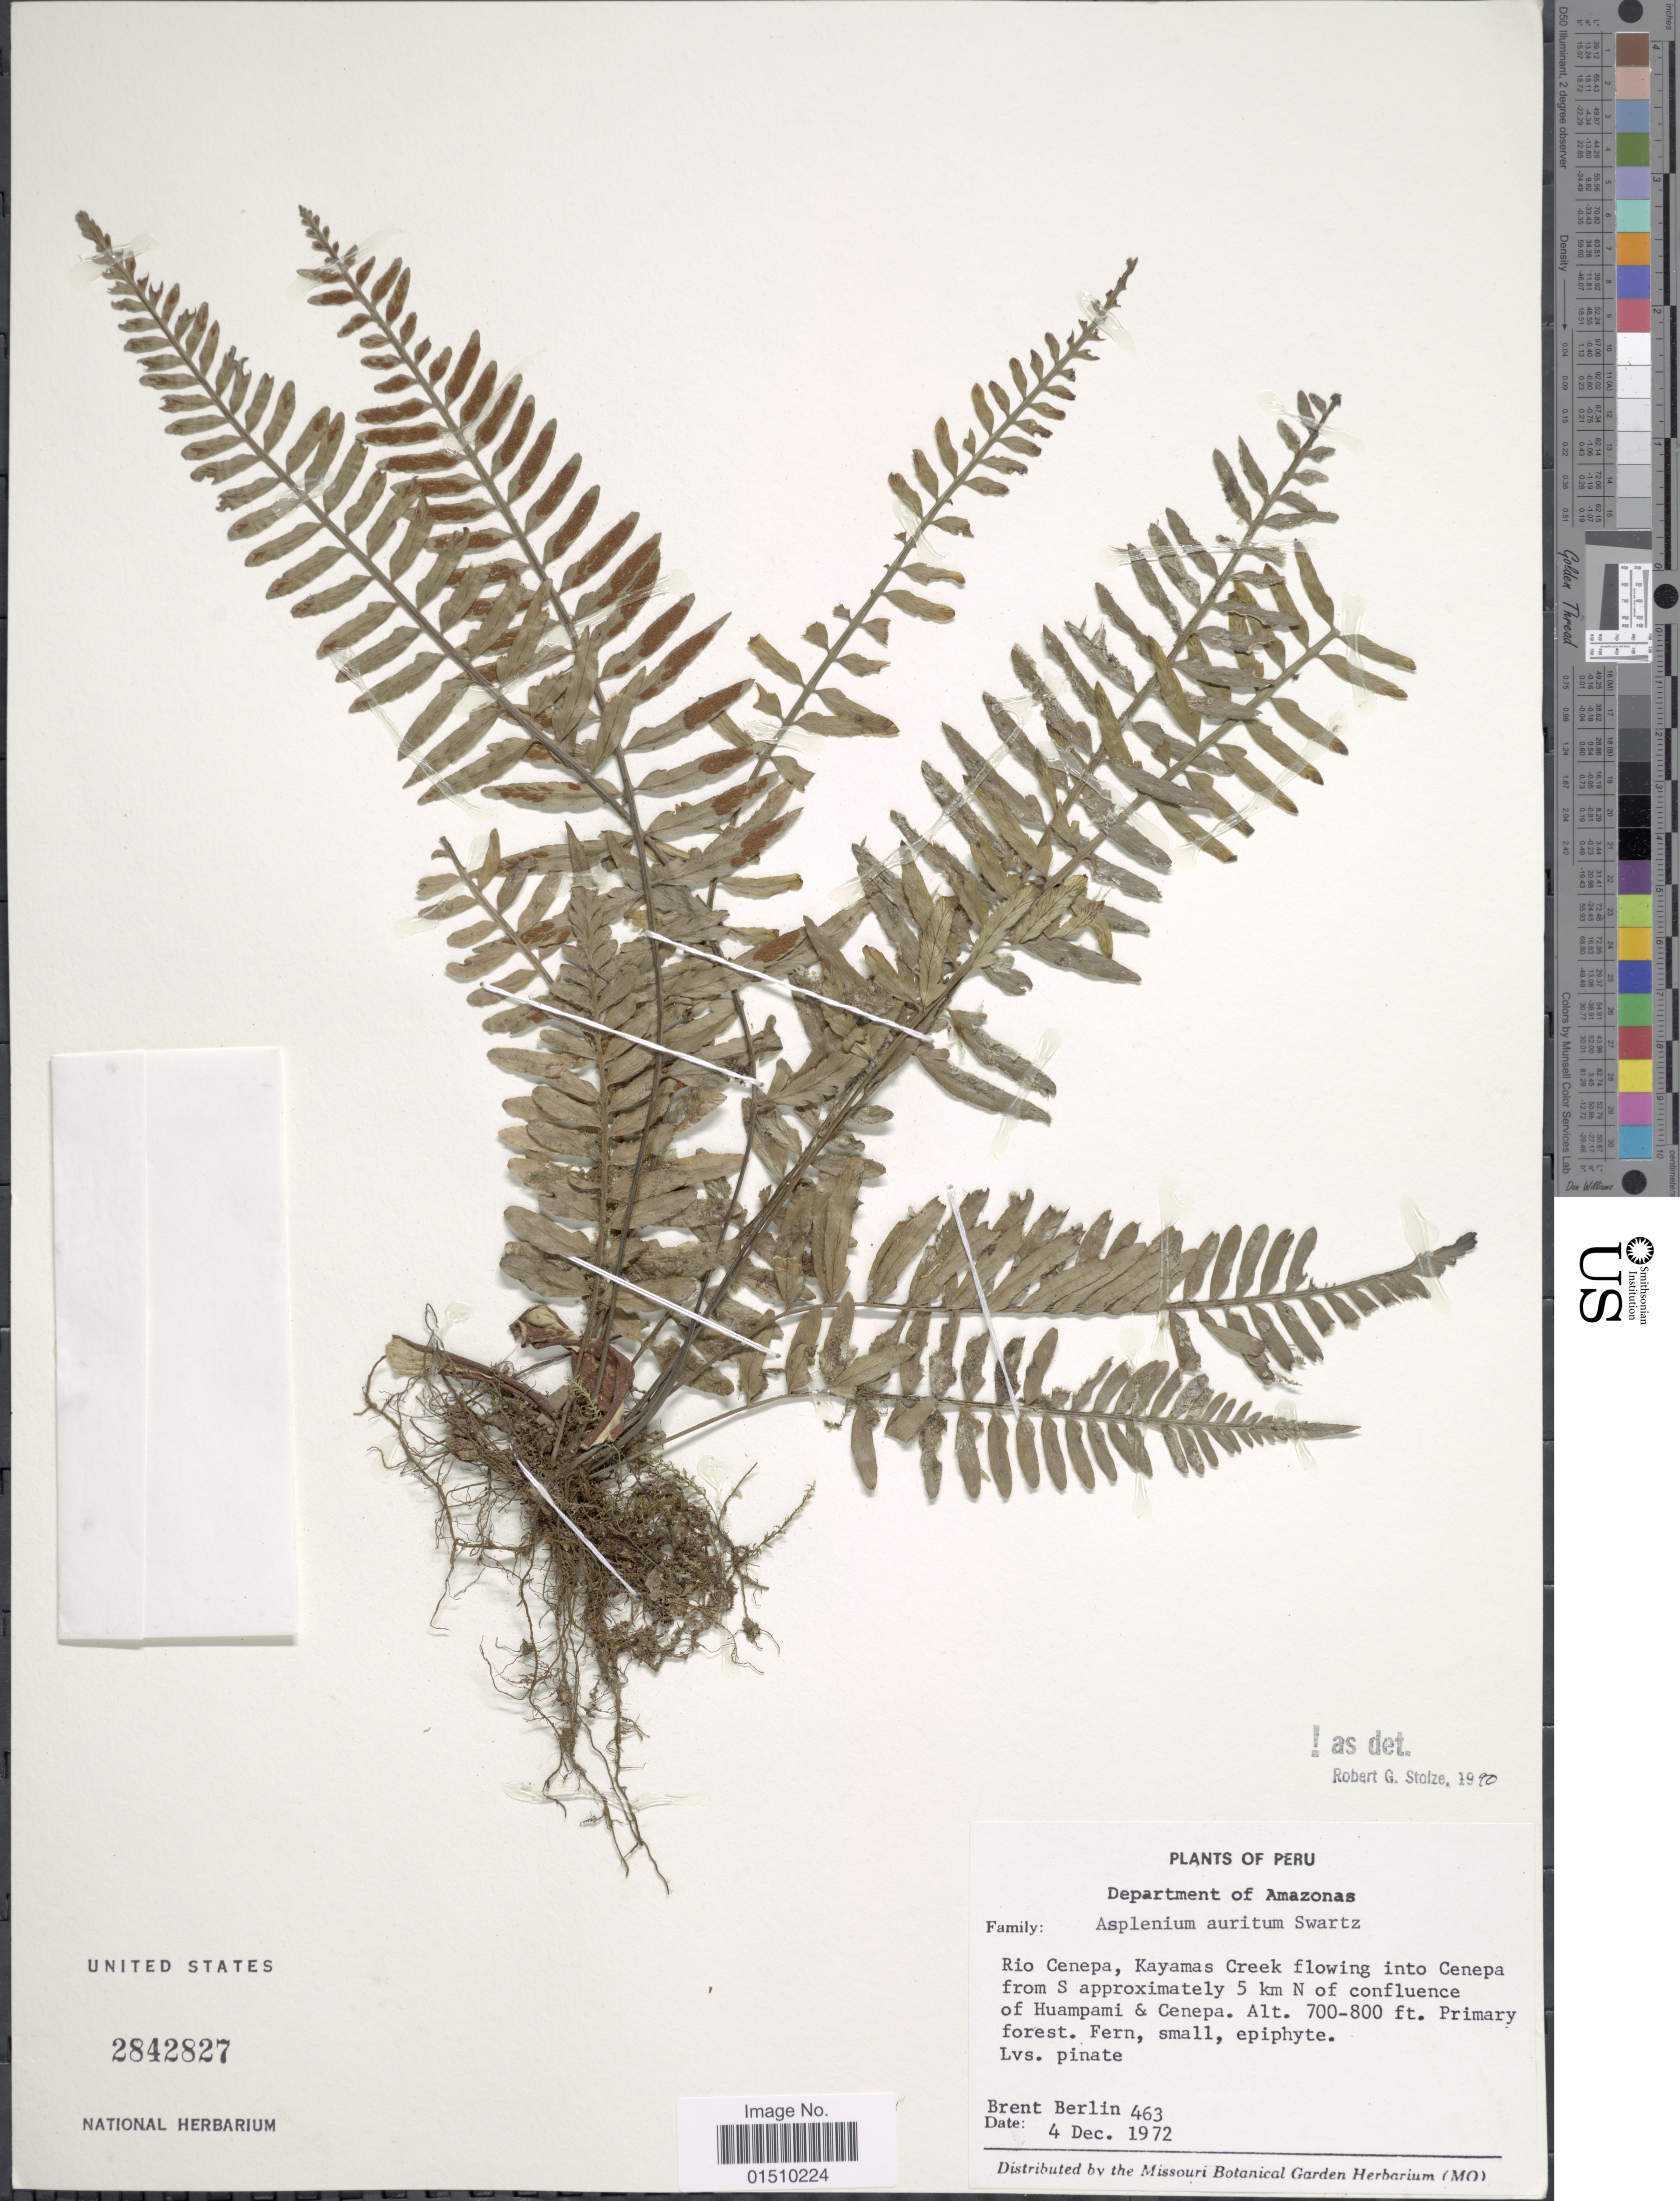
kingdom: Plantae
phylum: Tracheophyta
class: Polypodiopsida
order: Polypodiales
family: Aspleniaceae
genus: Asplenium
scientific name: Asplenium auritum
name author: Sw.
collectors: B. Berlin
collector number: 463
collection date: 1972-12-04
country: Peru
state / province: Amazonas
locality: Peru, Department of Amazonas, Rio Cenepa, Kayamas Creek flowing into Cenepa from S approximately 5 km N of confluence of Huampami & Genepa.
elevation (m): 700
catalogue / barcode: US 2842827